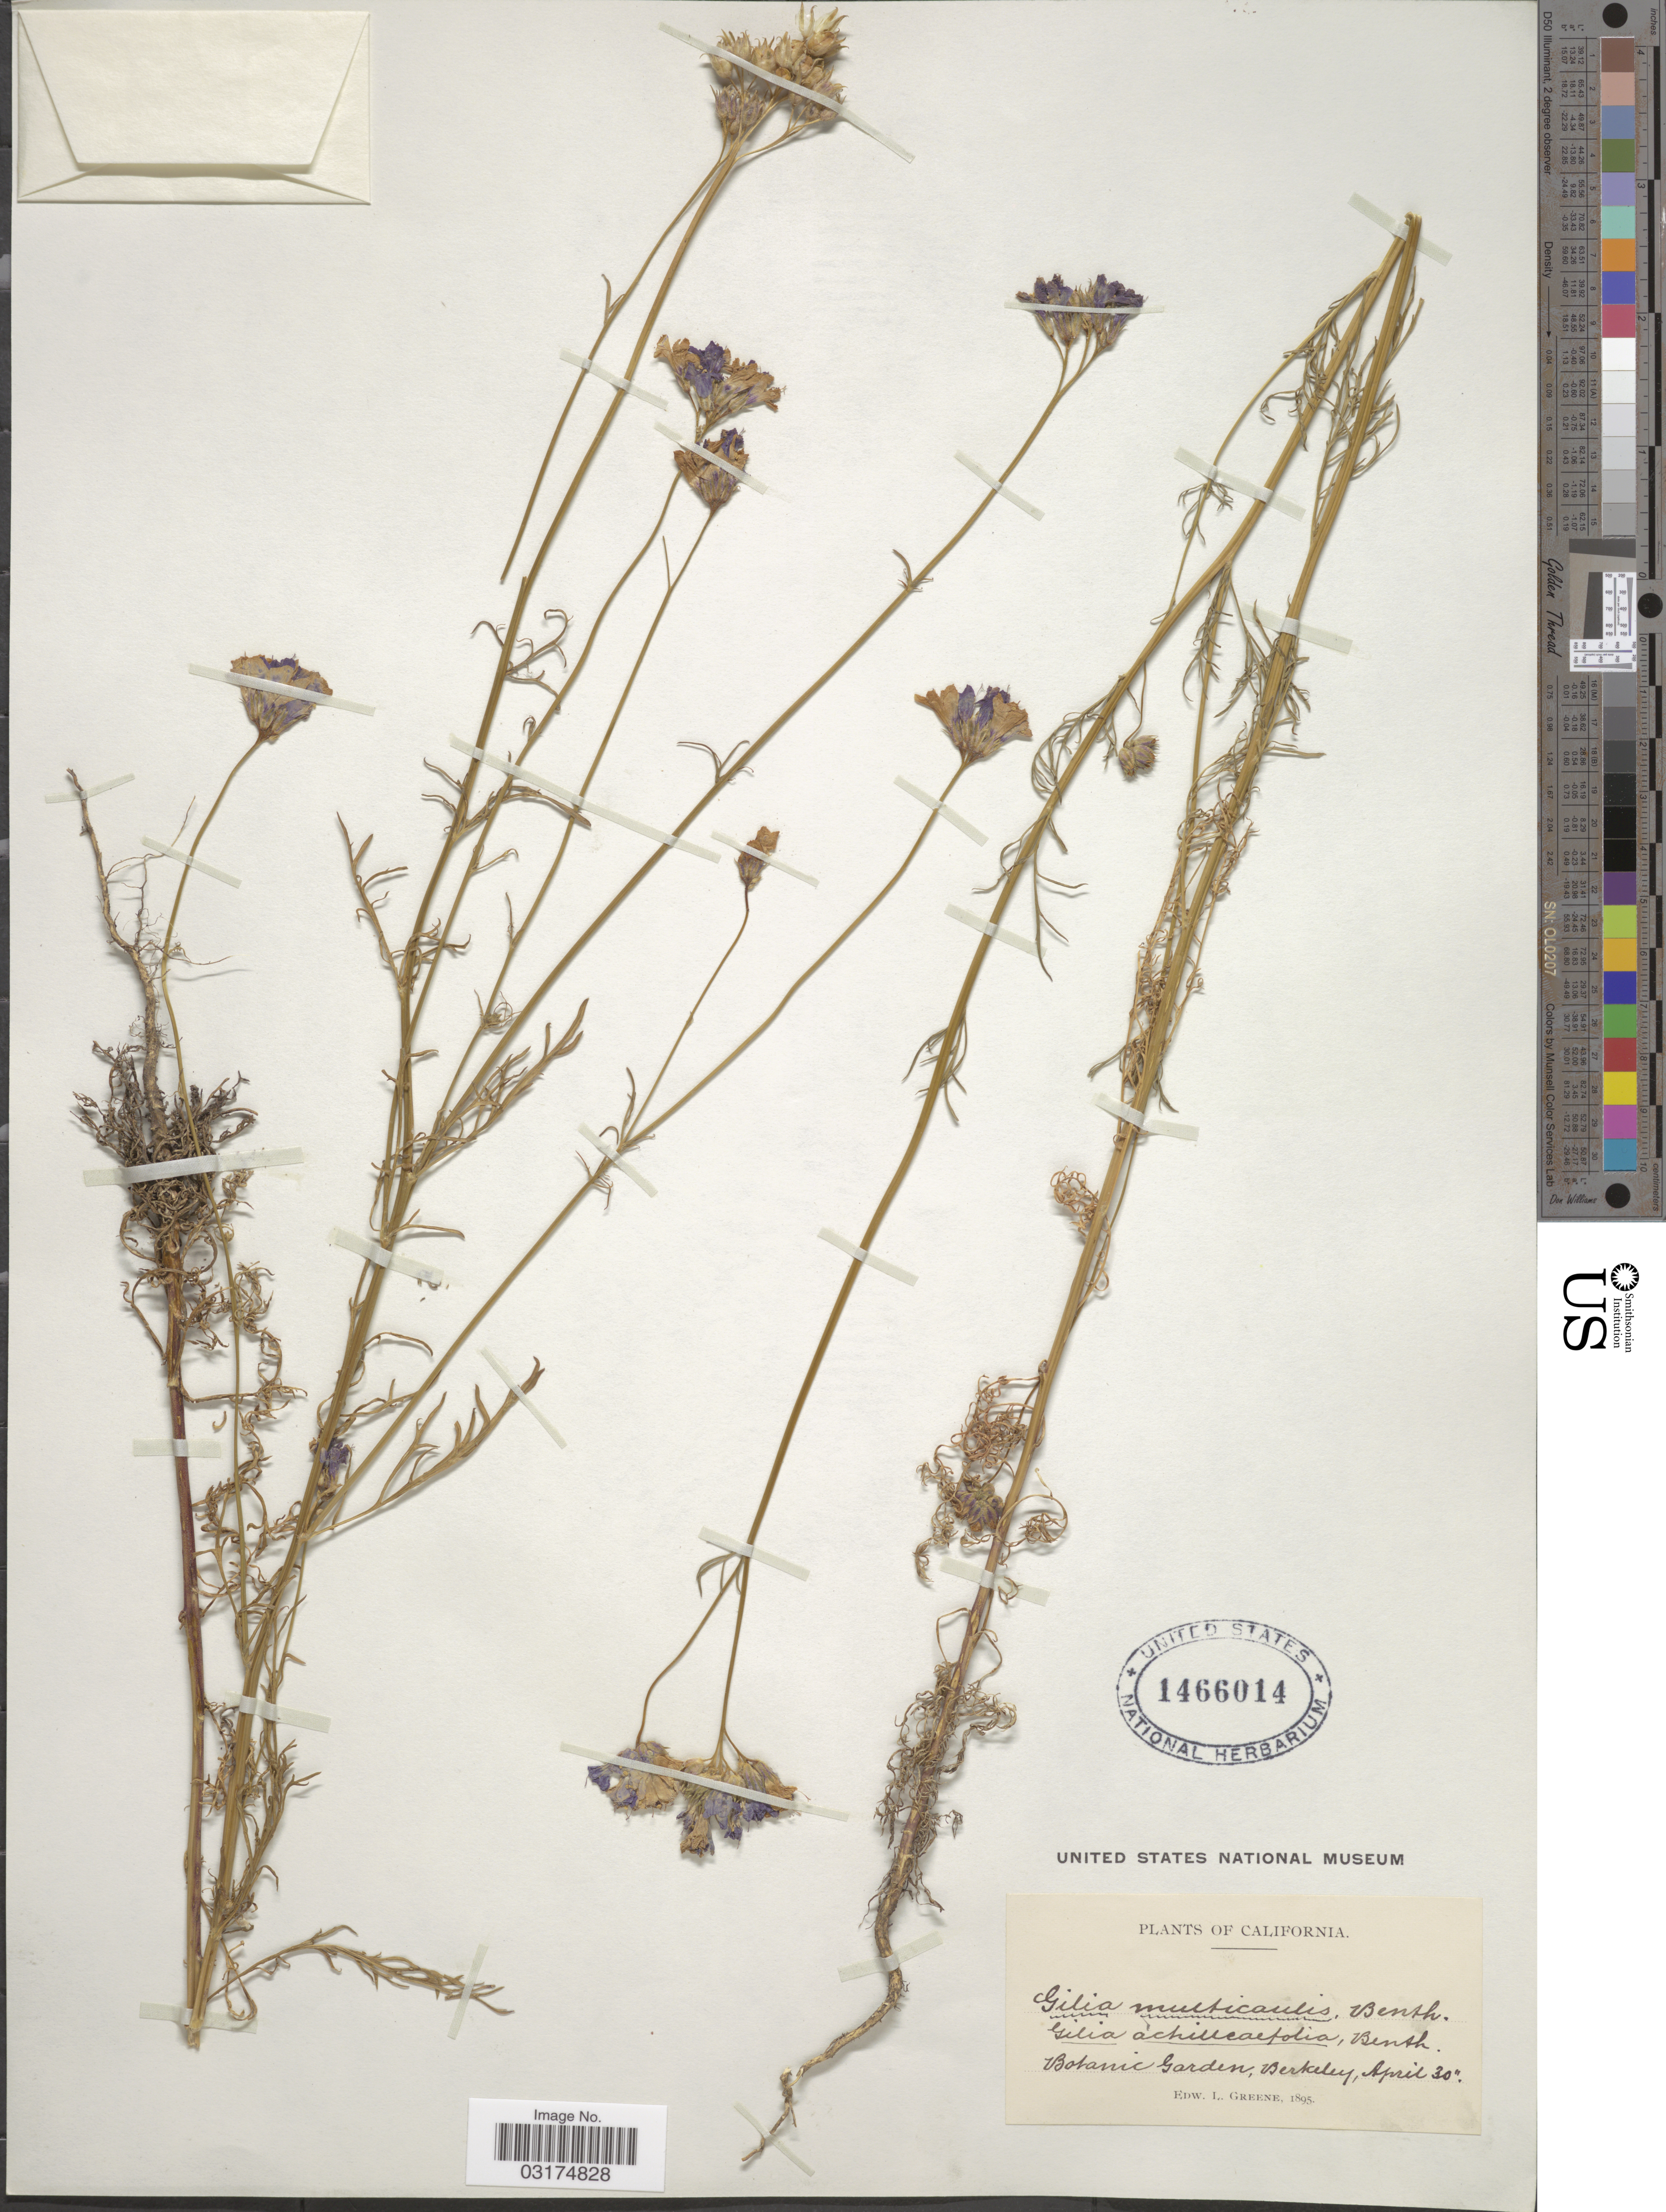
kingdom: Plantae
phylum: Tracheophyta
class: Magnoliopsida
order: Ericales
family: Polemoniaceae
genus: Gilia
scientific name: Gilia achilleifolia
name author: Benth.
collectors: E. L. Greene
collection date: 1895-04-30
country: United States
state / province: California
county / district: Alameda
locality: Botanic Garden, Berkeley.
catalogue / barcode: US 1466014